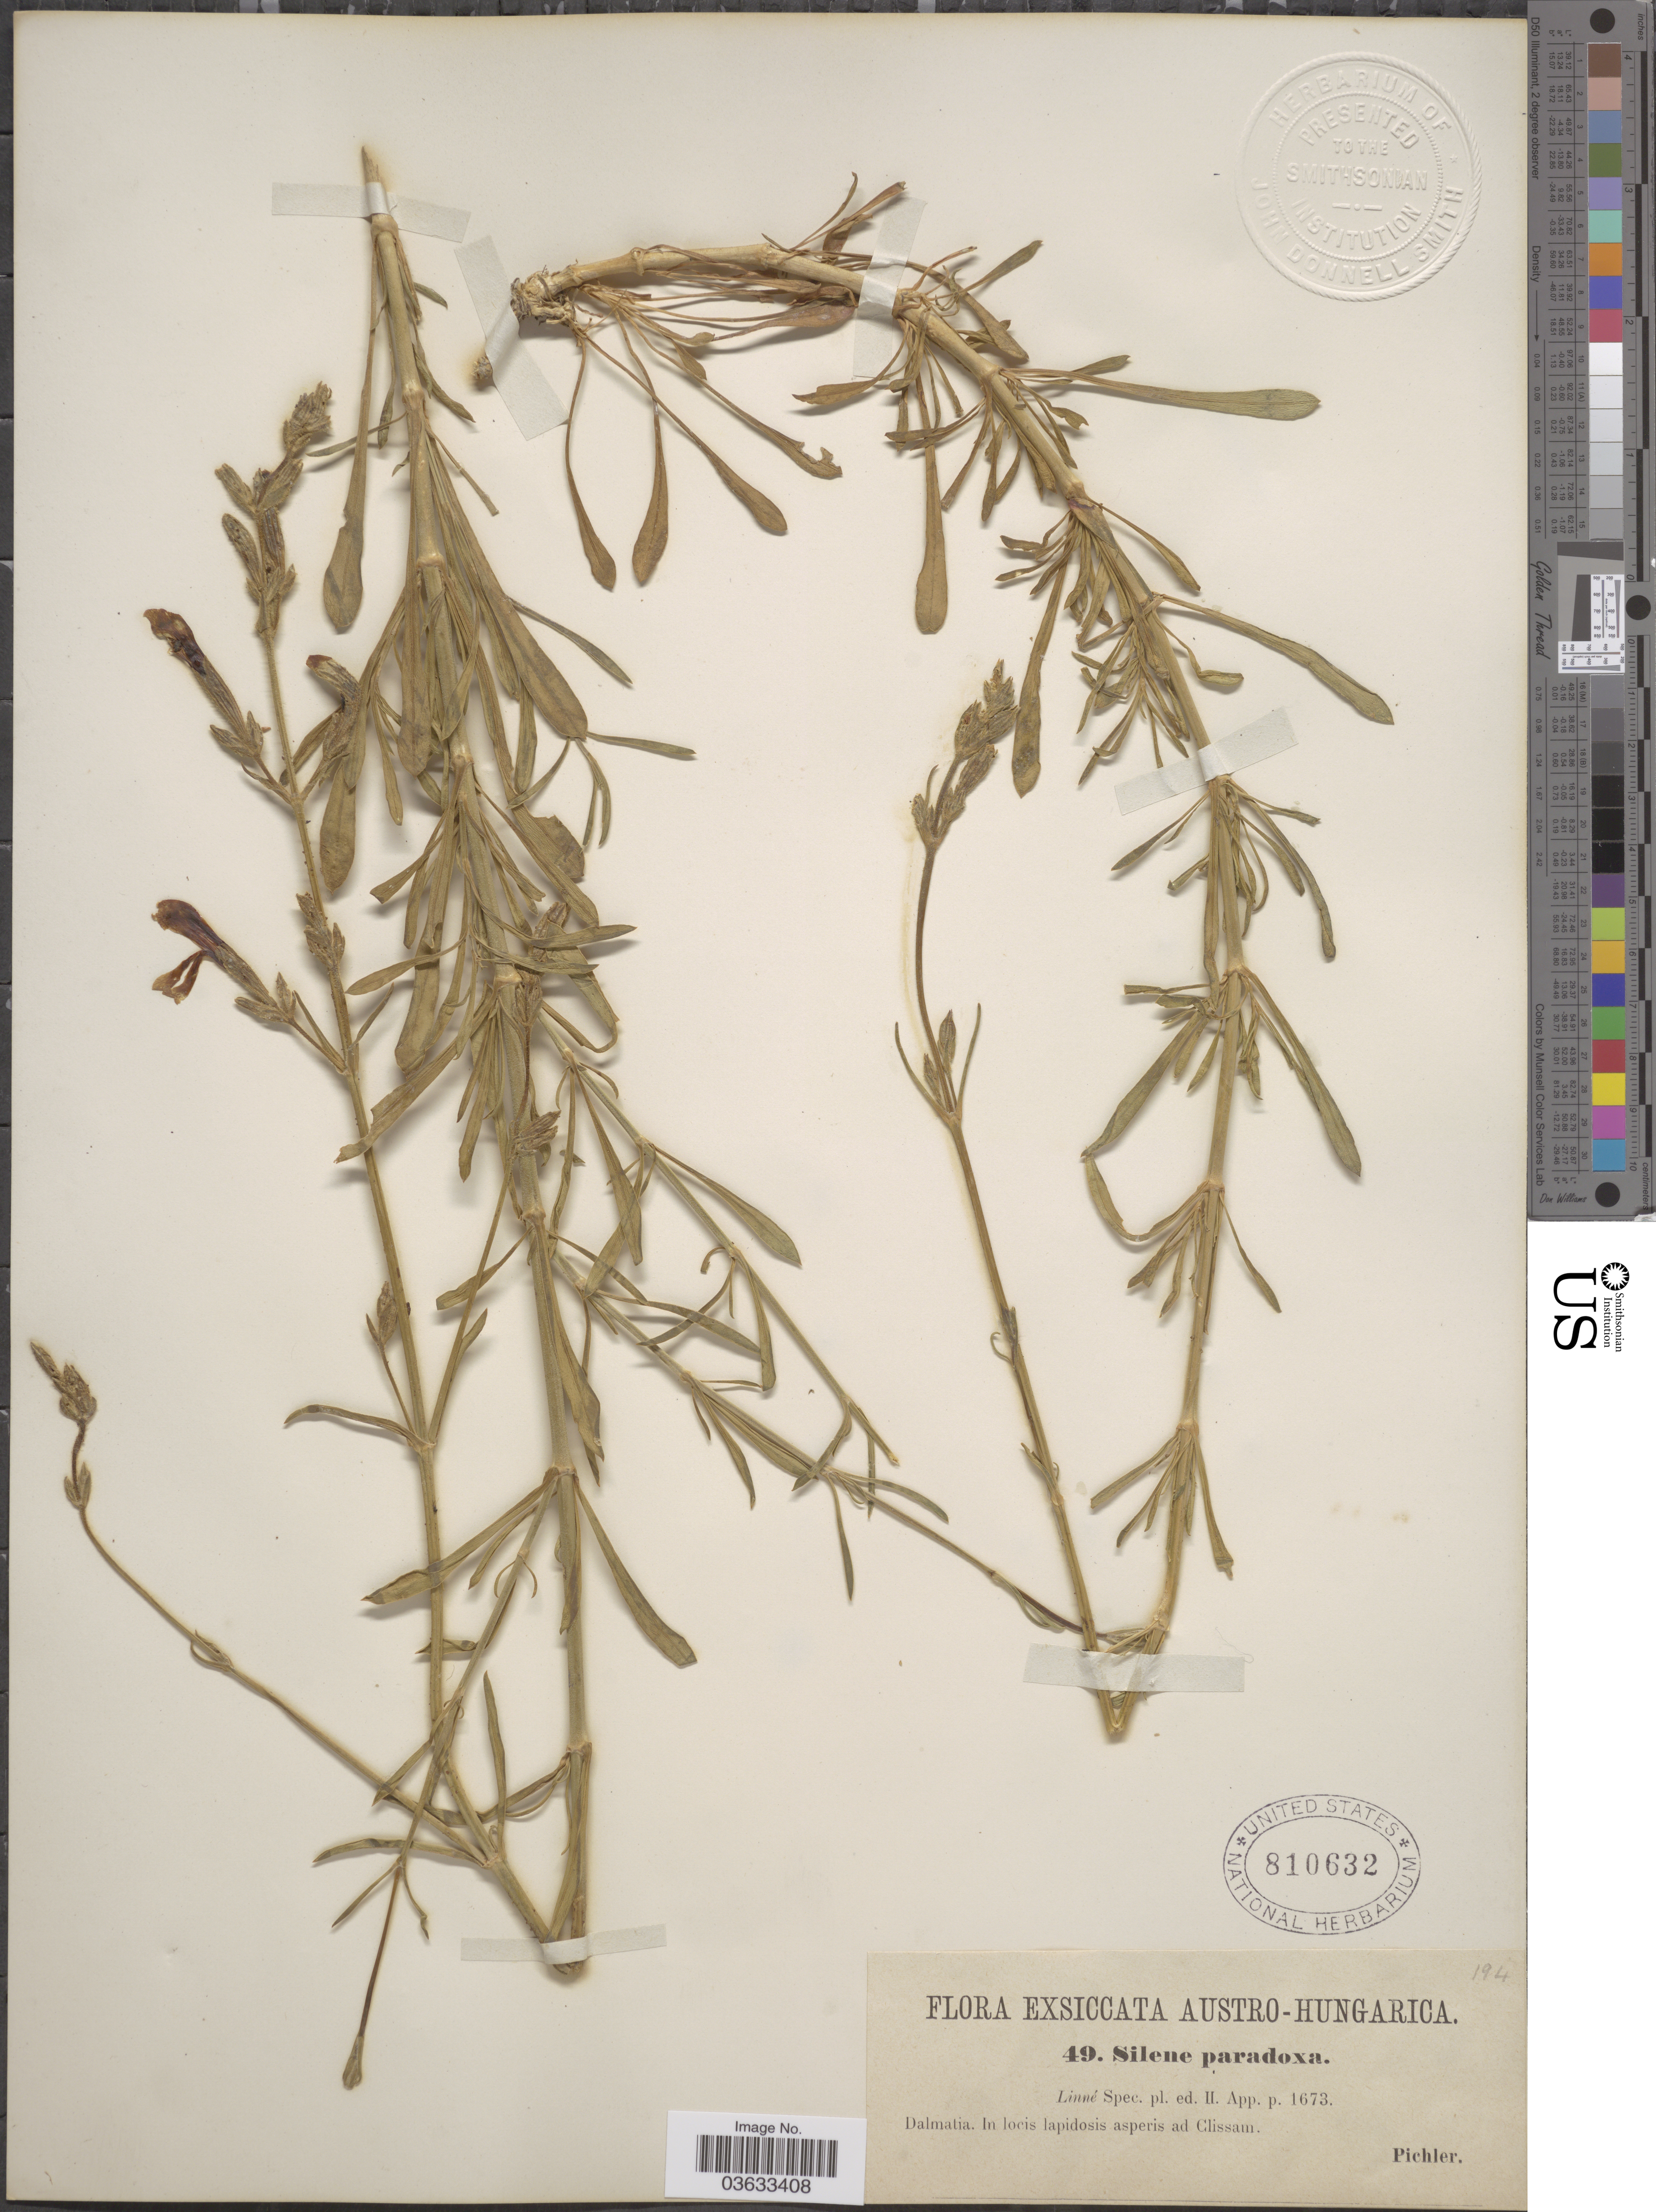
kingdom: Plantae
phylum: Tracheophyta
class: Magnoliopsida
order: Caryophyllales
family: Caryophyllaceae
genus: Silene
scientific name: Silene paradoxa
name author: L.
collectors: Pichler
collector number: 49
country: Croatia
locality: Austro-Hungarica. Dalmatia. In locis lapidosis asperis ad Clissam.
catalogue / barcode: US 810632